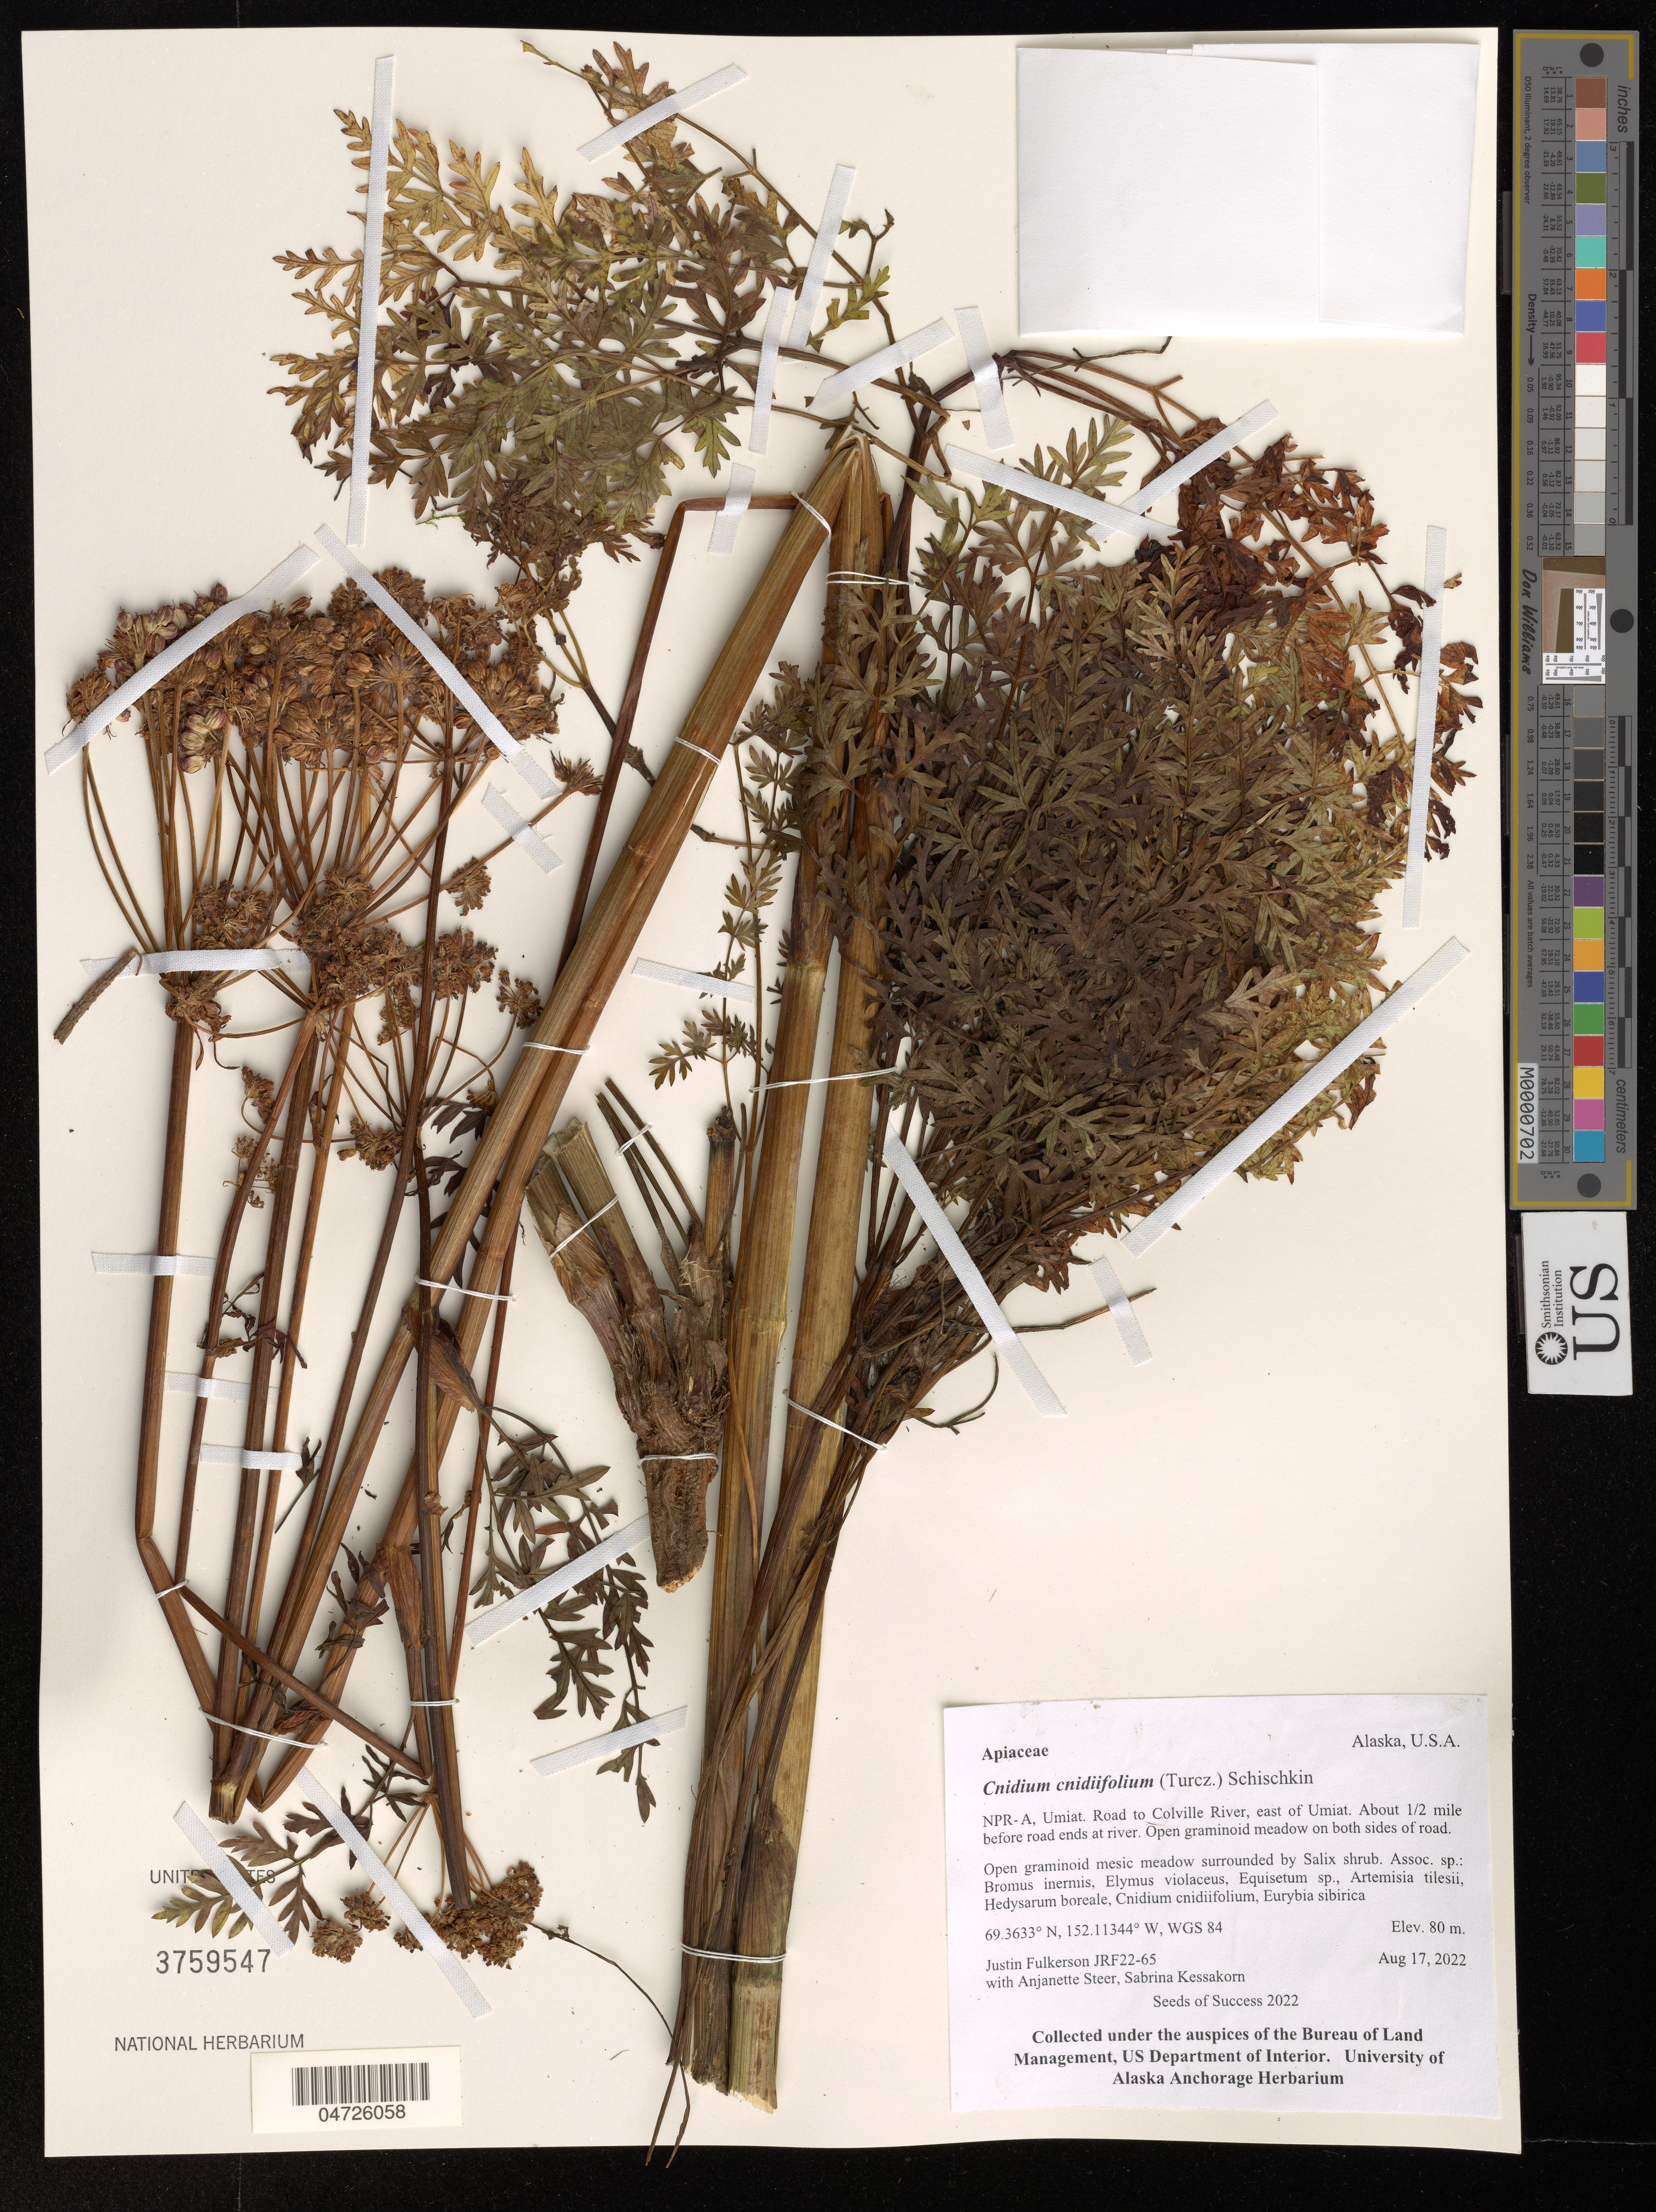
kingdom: Plantae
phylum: Tracheophyta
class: Magnoliopsida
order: Apiales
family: Apiaceae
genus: Cnidium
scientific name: Cnidium cnidiifolium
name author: (Turcz.) Schischk.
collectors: J. Fulkerson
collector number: JRF22-65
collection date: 2022-08-17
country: United States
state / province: Alaska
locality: NPR-A, Umiat. Road to Colville River, east of Umiat. About ½ mile before road ends at river.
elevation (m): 80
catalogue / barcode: US 3759547